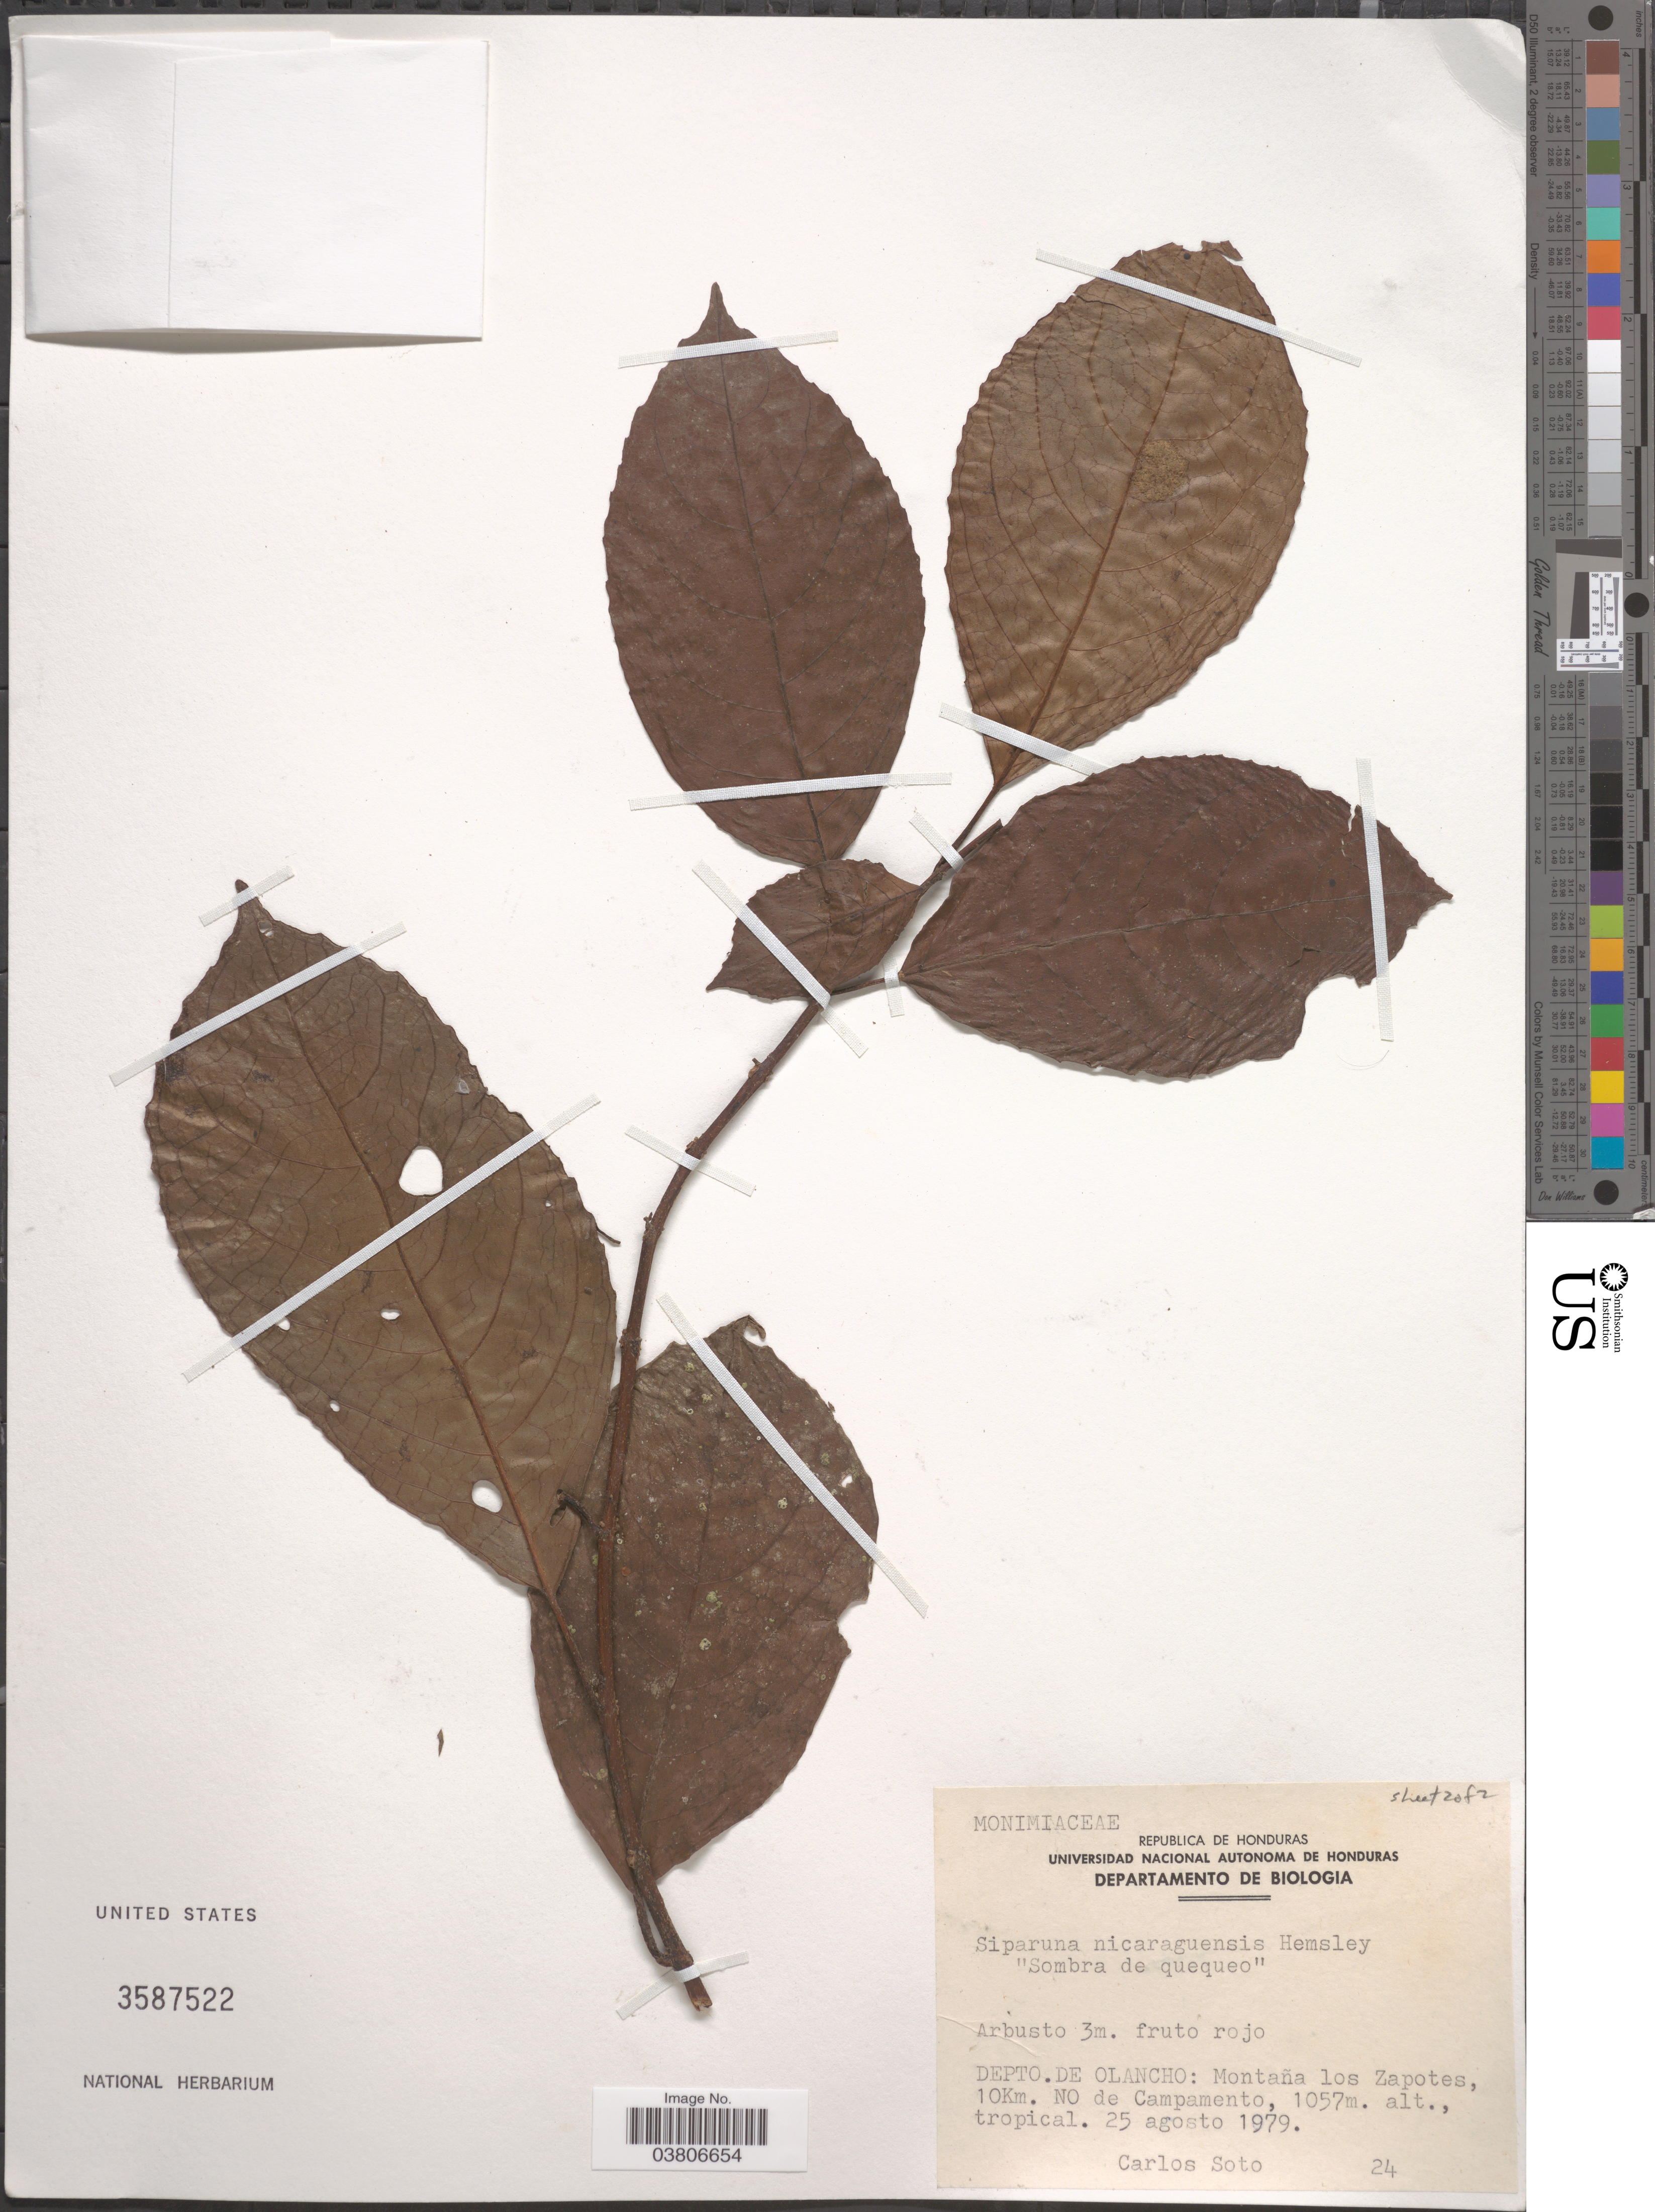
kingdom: Plantae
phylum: Tracheophyta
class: Magnoliopsida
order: Laurales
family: Siparunaceae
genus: Siparuna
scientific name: Siparuna thecaphora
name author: (Poepp. & Endl.) A. DC.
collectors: C. Soto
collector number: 24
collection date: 1979-08-25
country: Honduras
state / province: Olancho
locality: Depto. de Olancho: Montaña los Zapotes, 10Km. NO de Campamento.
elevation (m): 1057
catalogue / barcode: US 3587522